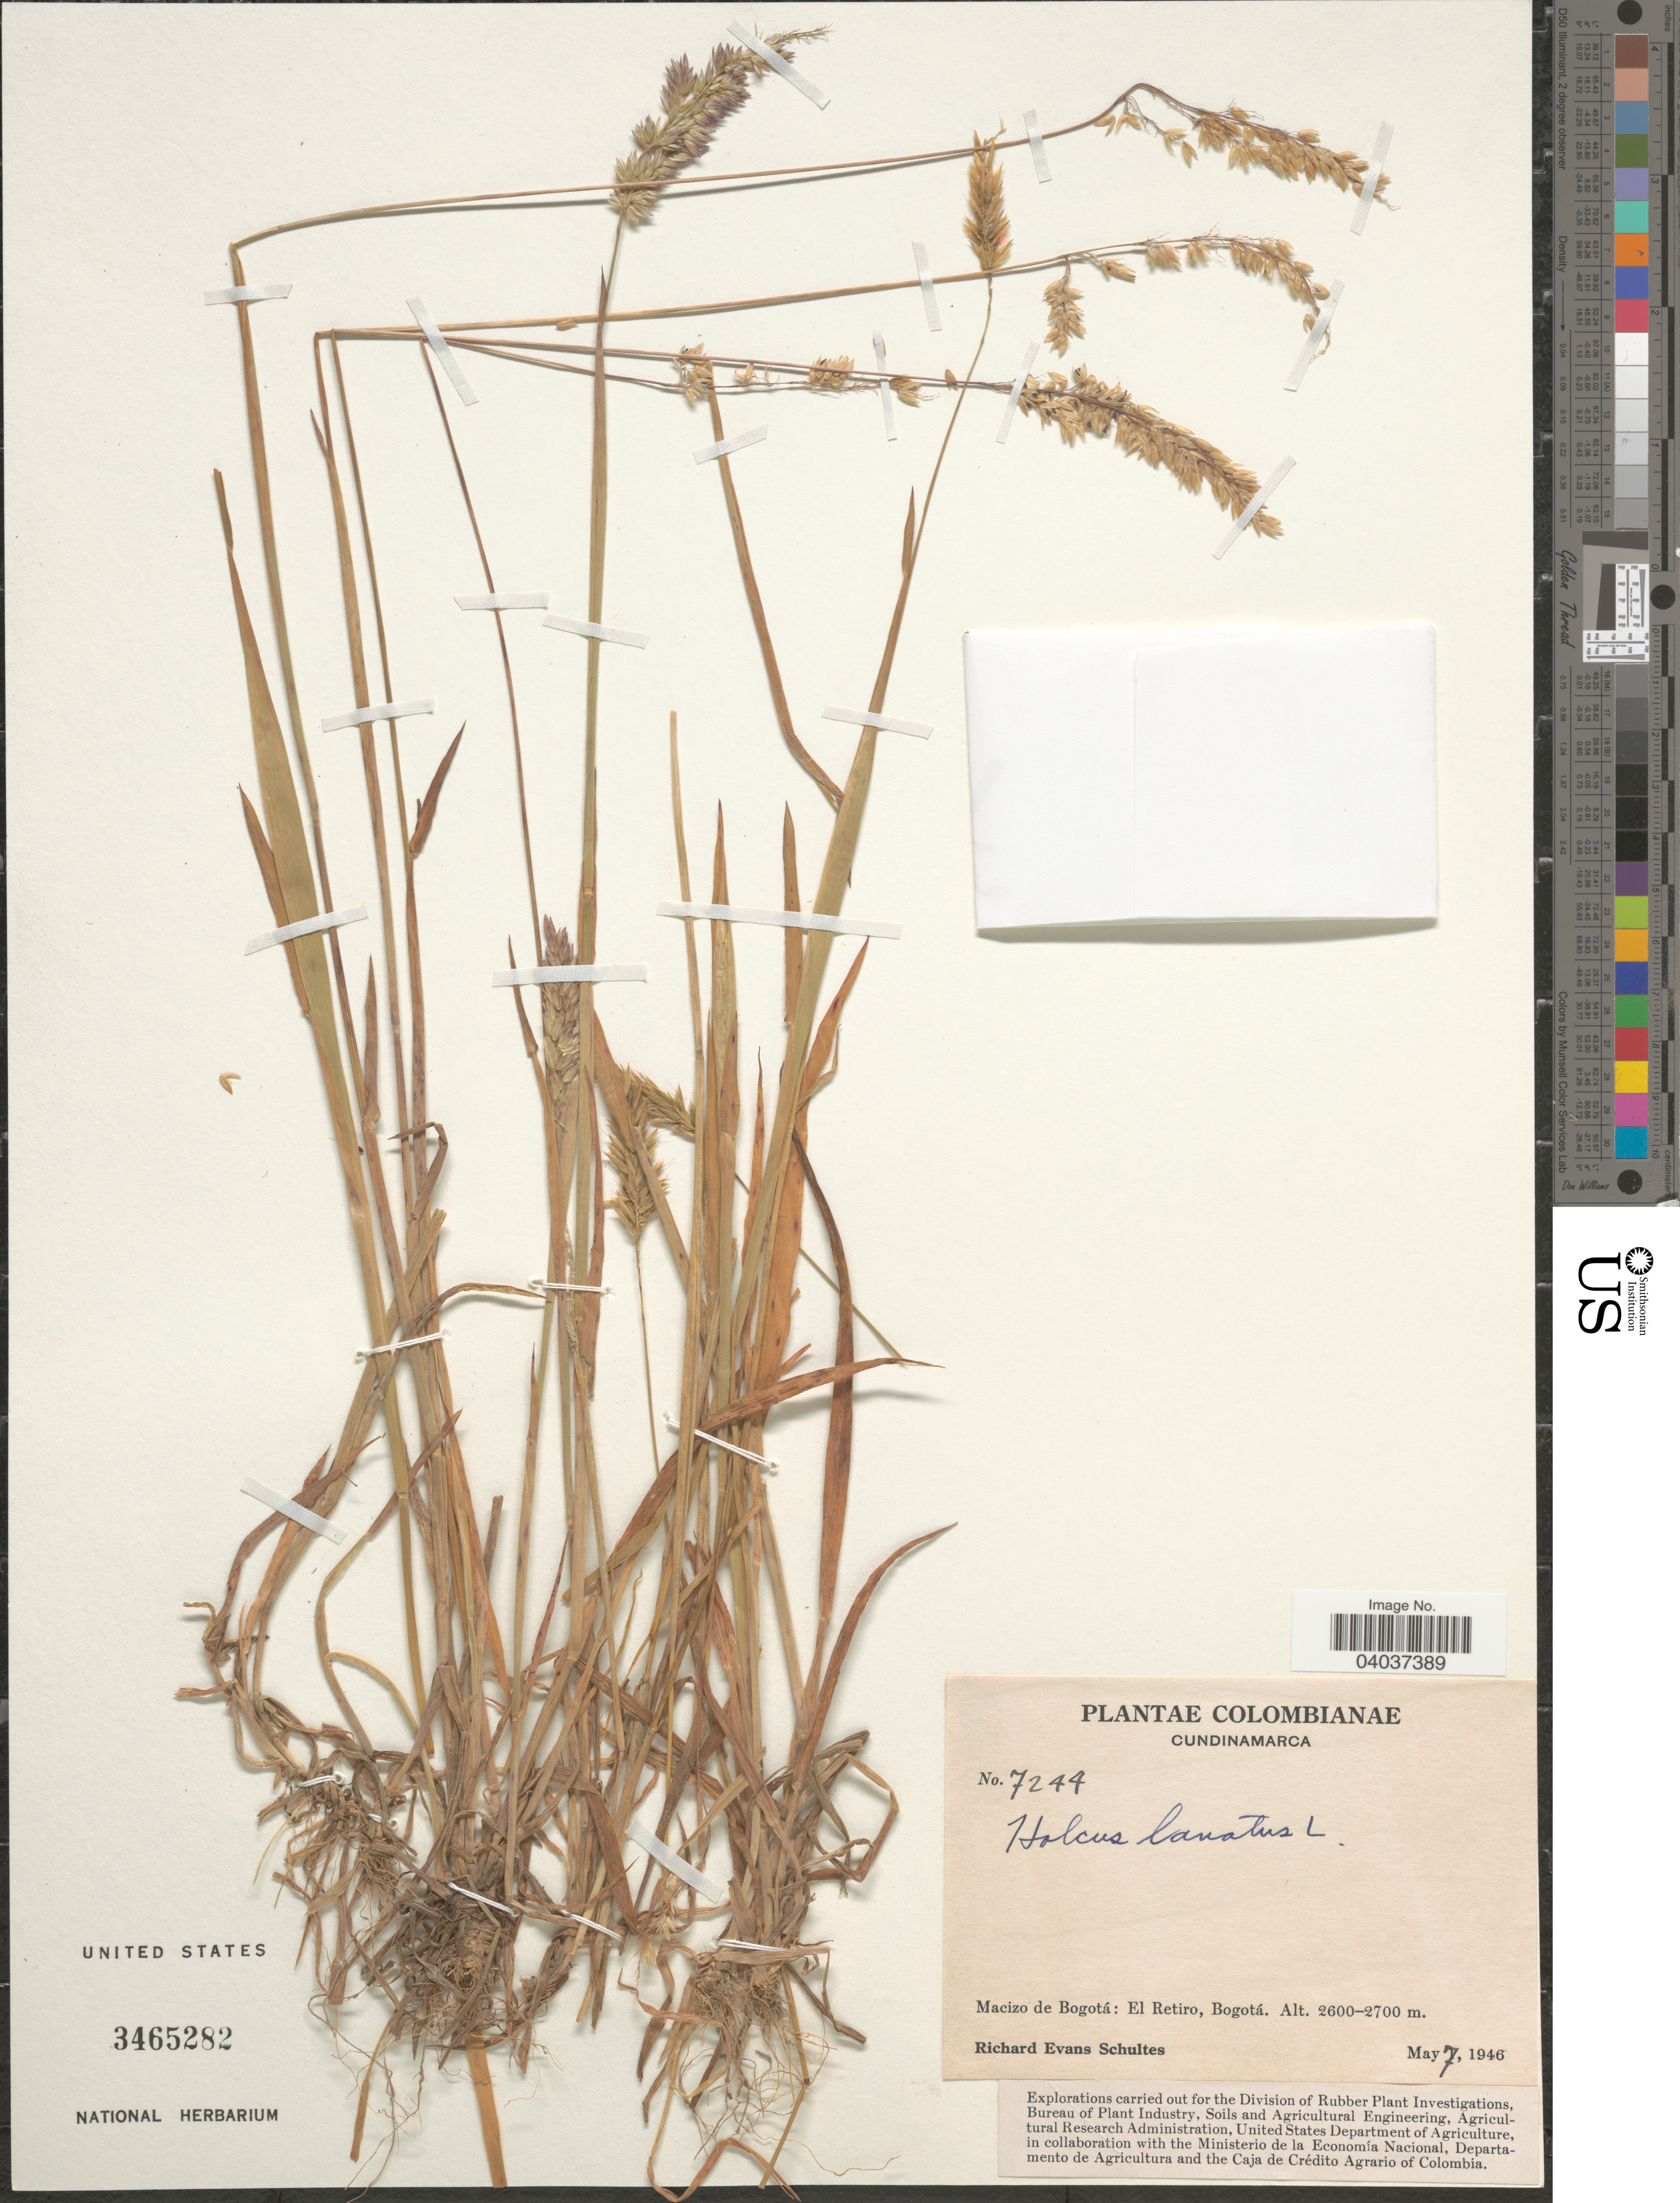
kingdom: Plantae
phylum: Tracheophyta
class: Liliopsida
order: Poales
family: Poaceae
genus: Holcus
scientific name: Holcus lanatus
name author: L.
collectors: R. E. Schultes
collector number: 7244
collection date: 1946-05-07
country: Colombia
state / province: Cundinamarca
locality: Macizo de Bogotá: El Retiro, Bogotá.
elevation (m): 2600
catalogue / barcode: US 3465282